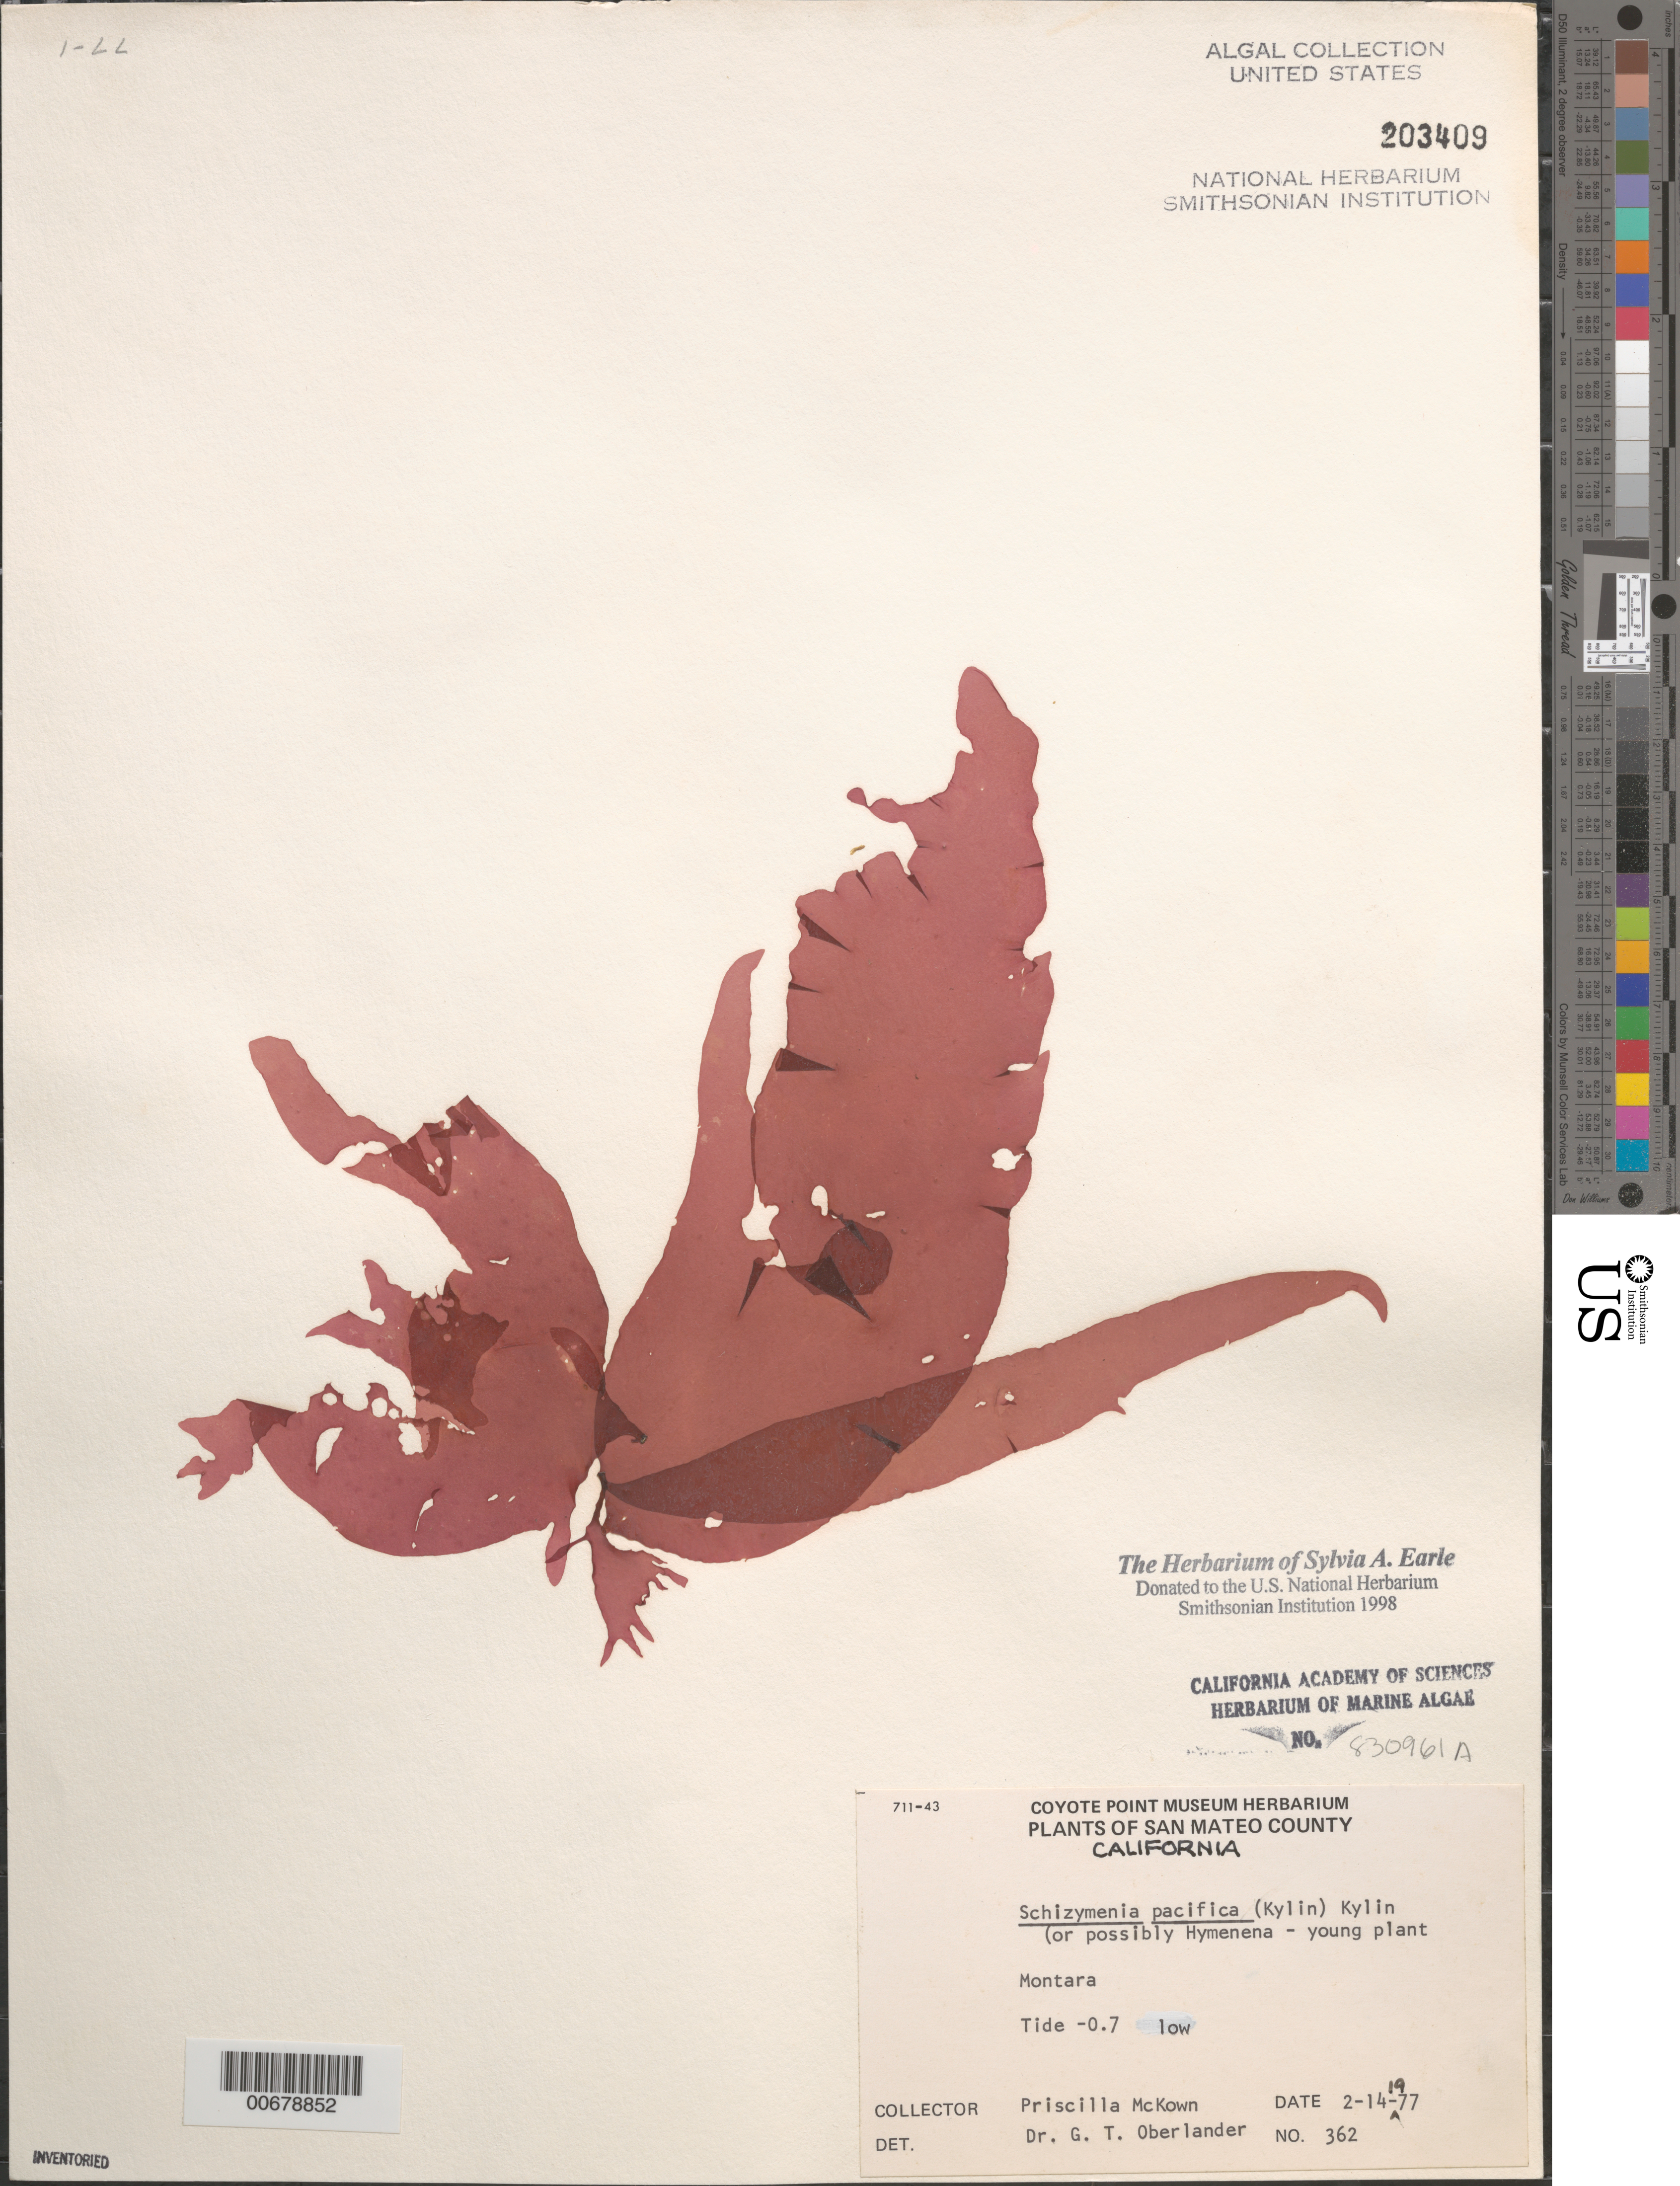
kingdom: Plantae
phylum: Rhodophyta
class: Florideophyceae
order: Nemastomatales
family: Schizymeniaceae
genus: Schizymenia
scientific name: Schizymenia pacifica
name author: (Kylin) Kylin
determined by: Oberlander, G. T.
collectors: P. McKown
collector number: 362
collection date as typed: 14 Feb 1977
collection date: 1977-02-14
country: United States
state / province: California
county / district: San Mateo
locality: Montara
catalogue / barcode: US 203409